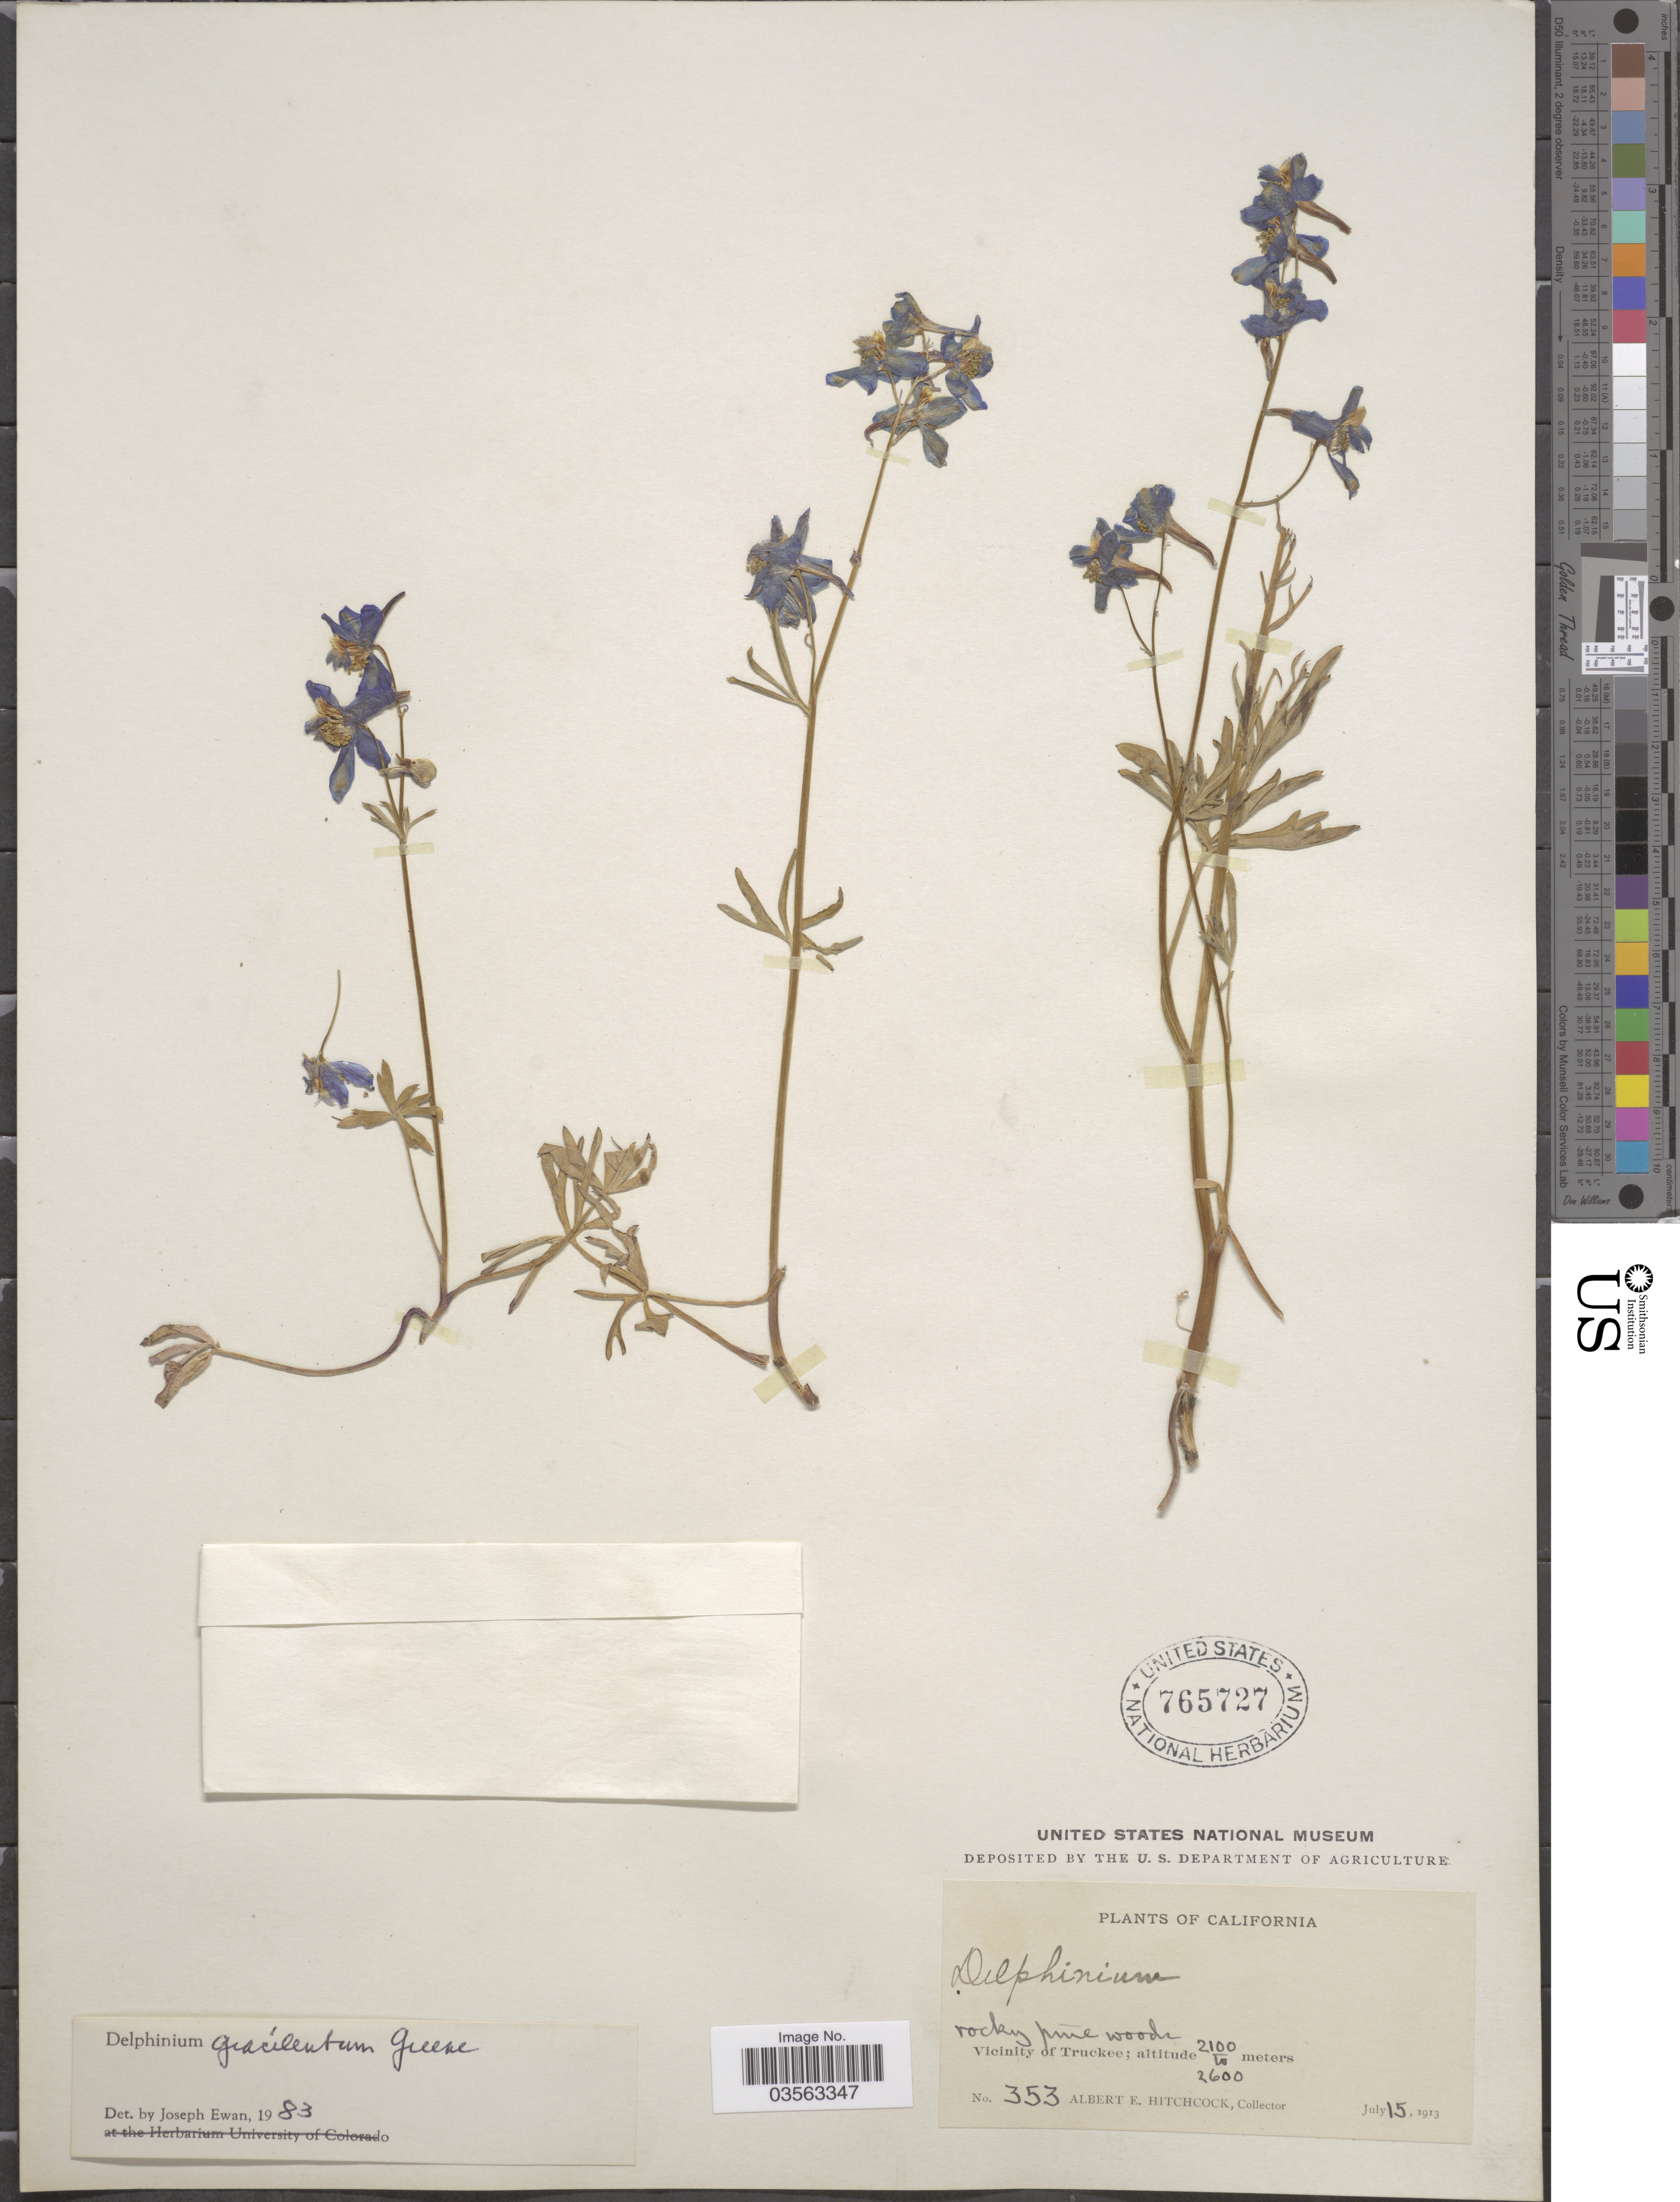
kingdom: Plantae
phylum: Tracheophyta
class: Magnoliopsida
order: Ranunculales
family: Ranunculaceae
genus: Delphinium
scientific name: Delphinium gracilentum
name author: Greene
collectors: A. Hitchcock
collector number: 353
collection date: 1913-07-15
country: United States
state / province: California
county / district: Nevada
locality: Vicinity of Truckee.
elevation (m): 2100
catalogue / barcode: US 765727